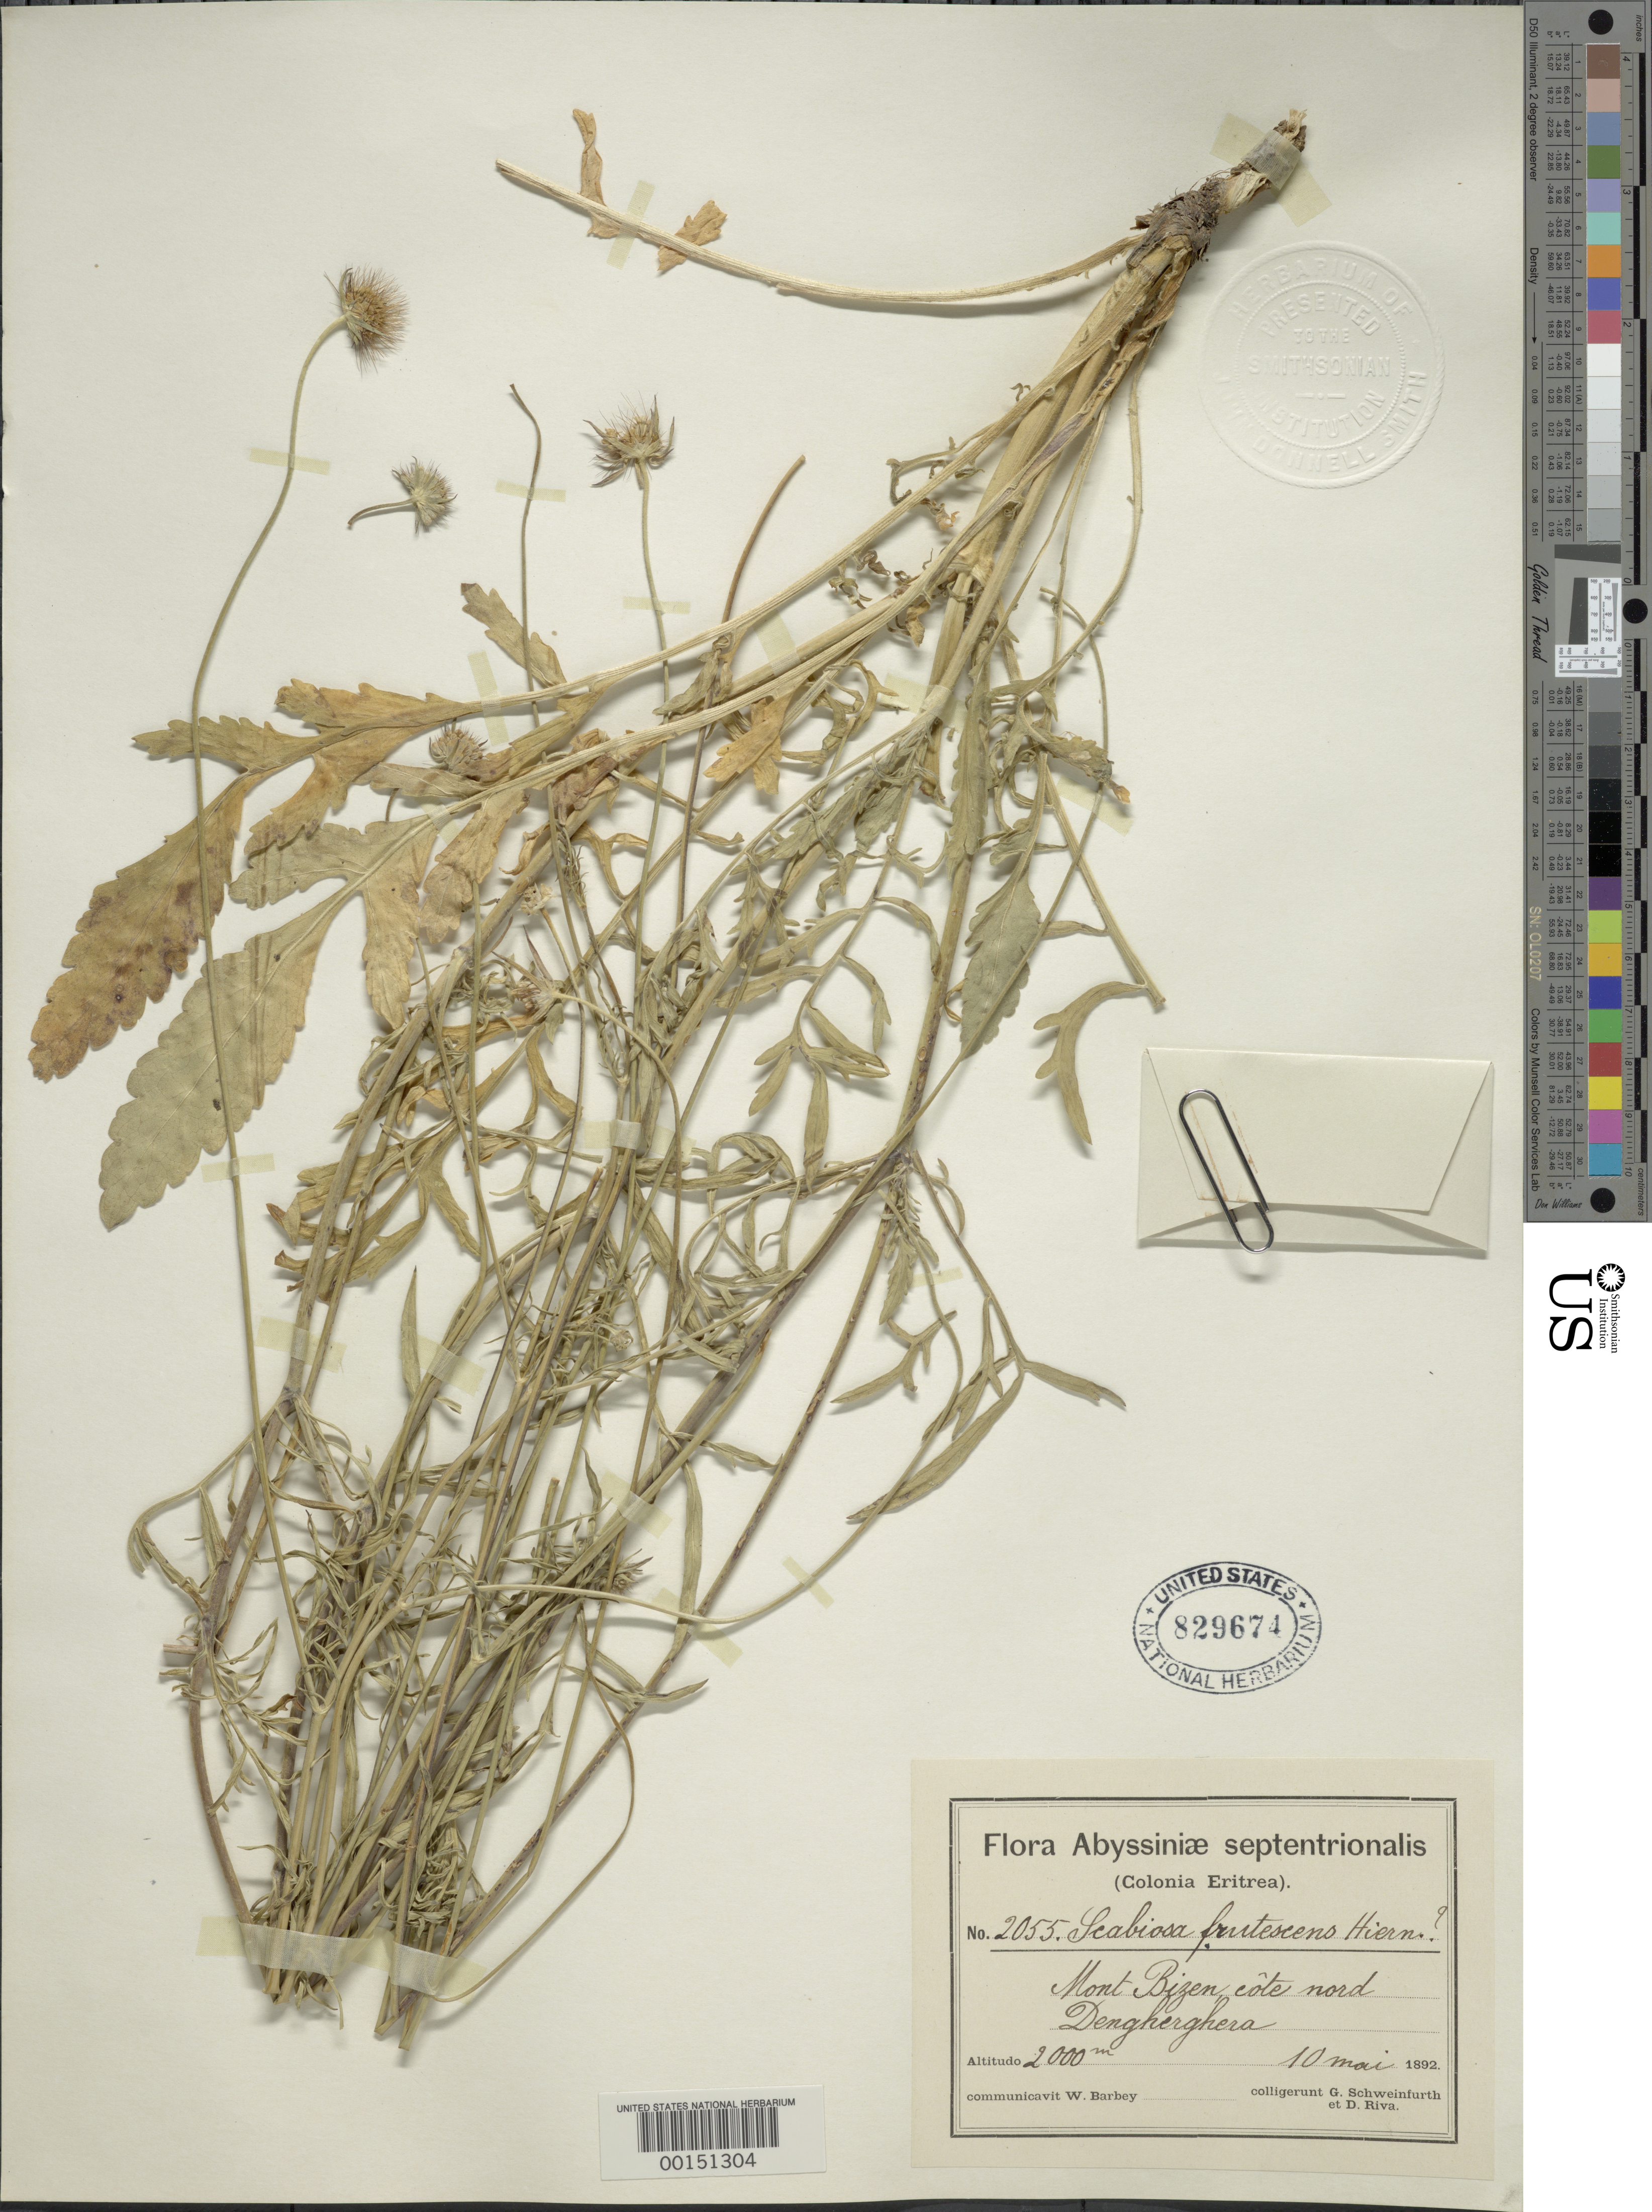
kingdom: Plantae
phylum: Tracheophyta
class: Magnoliopsida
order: Dipsacales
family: Caprifoliaceae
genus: Scabiosa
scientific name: Scabiosa frutescens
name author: Hiern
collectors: G. A. Schweinfurth & D. Riva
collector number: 2055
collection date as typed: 10 May 1892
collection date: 1892-05-10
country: Ethiopia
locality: Mont Bizen, north of Dengherghera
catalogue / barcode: US 829674